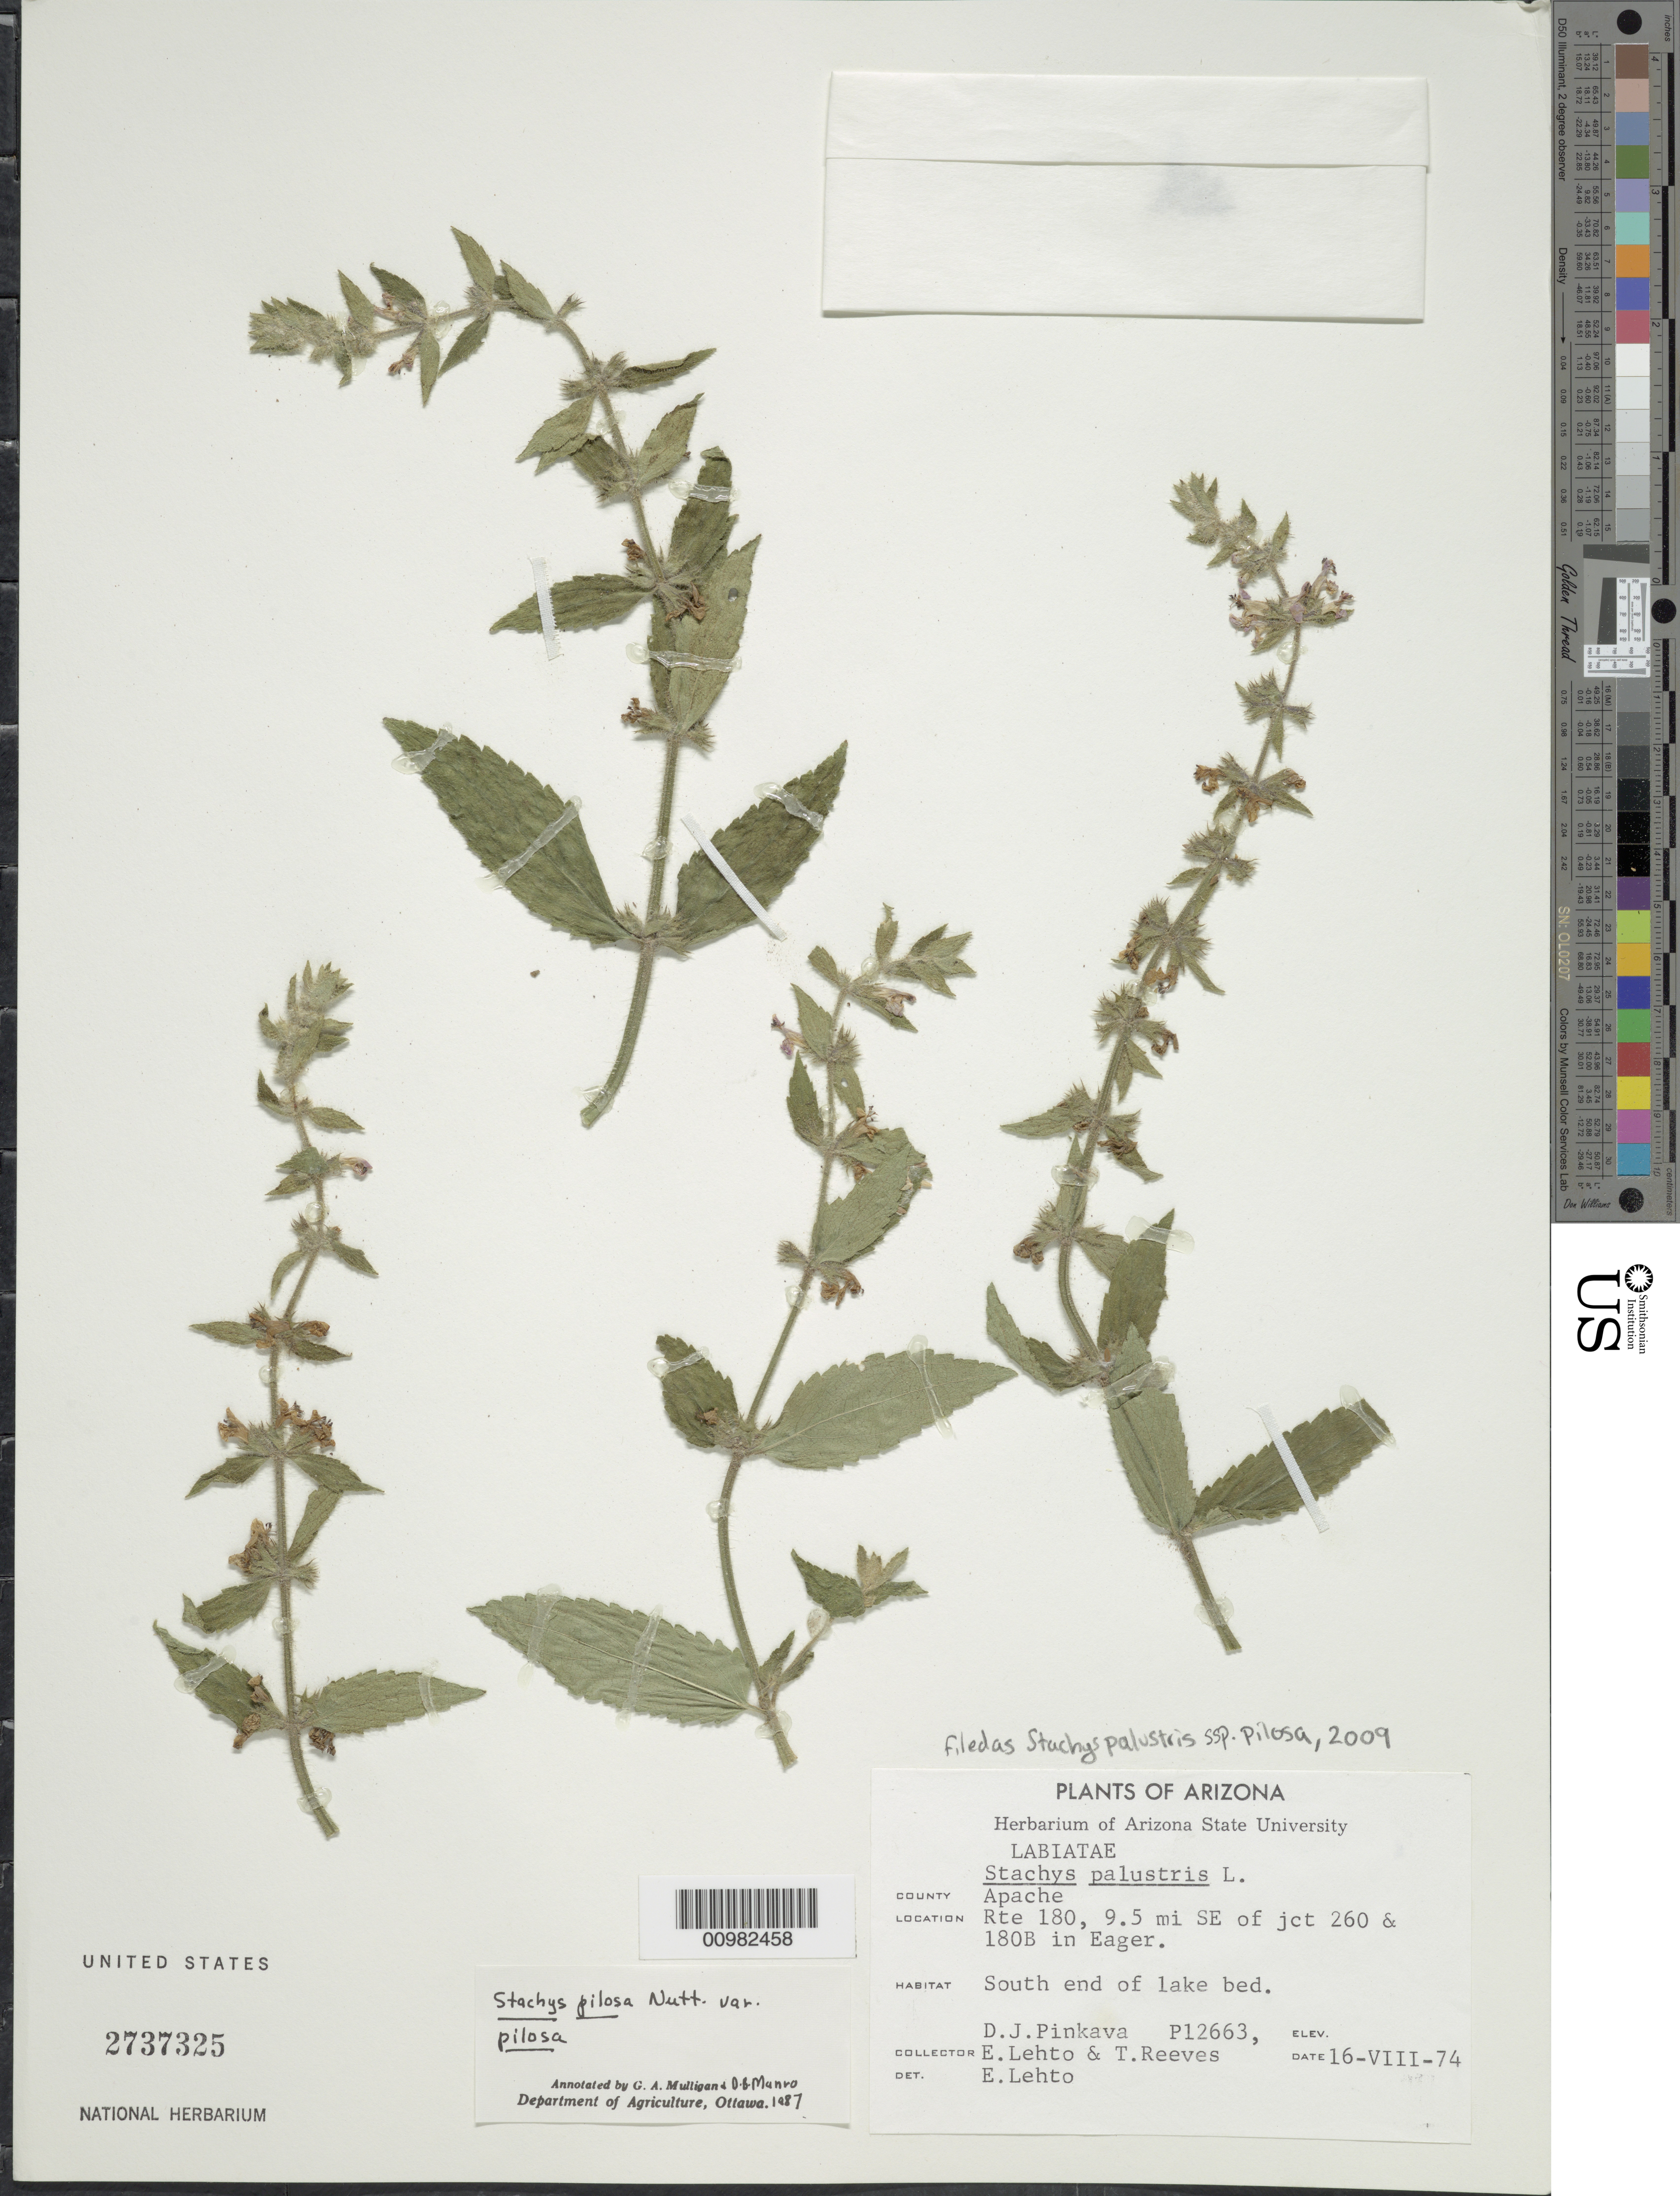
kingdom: Plantae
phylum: Tracheophyta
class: Magnoliopsida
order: Lamiales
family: Lamiaceae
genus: Stachys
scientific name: Stachys palustris subsp. pilosa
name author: Nutt.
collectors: D. Pinkava & E. Lehto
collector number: P12663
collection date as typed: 16 Aug 1974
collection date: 1974-08-16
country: United States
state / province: Arizona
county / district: Apache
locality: Rte 180, 9.5 mi. SE. of jct 260 & 180B in Eager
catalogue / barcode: US 2737325